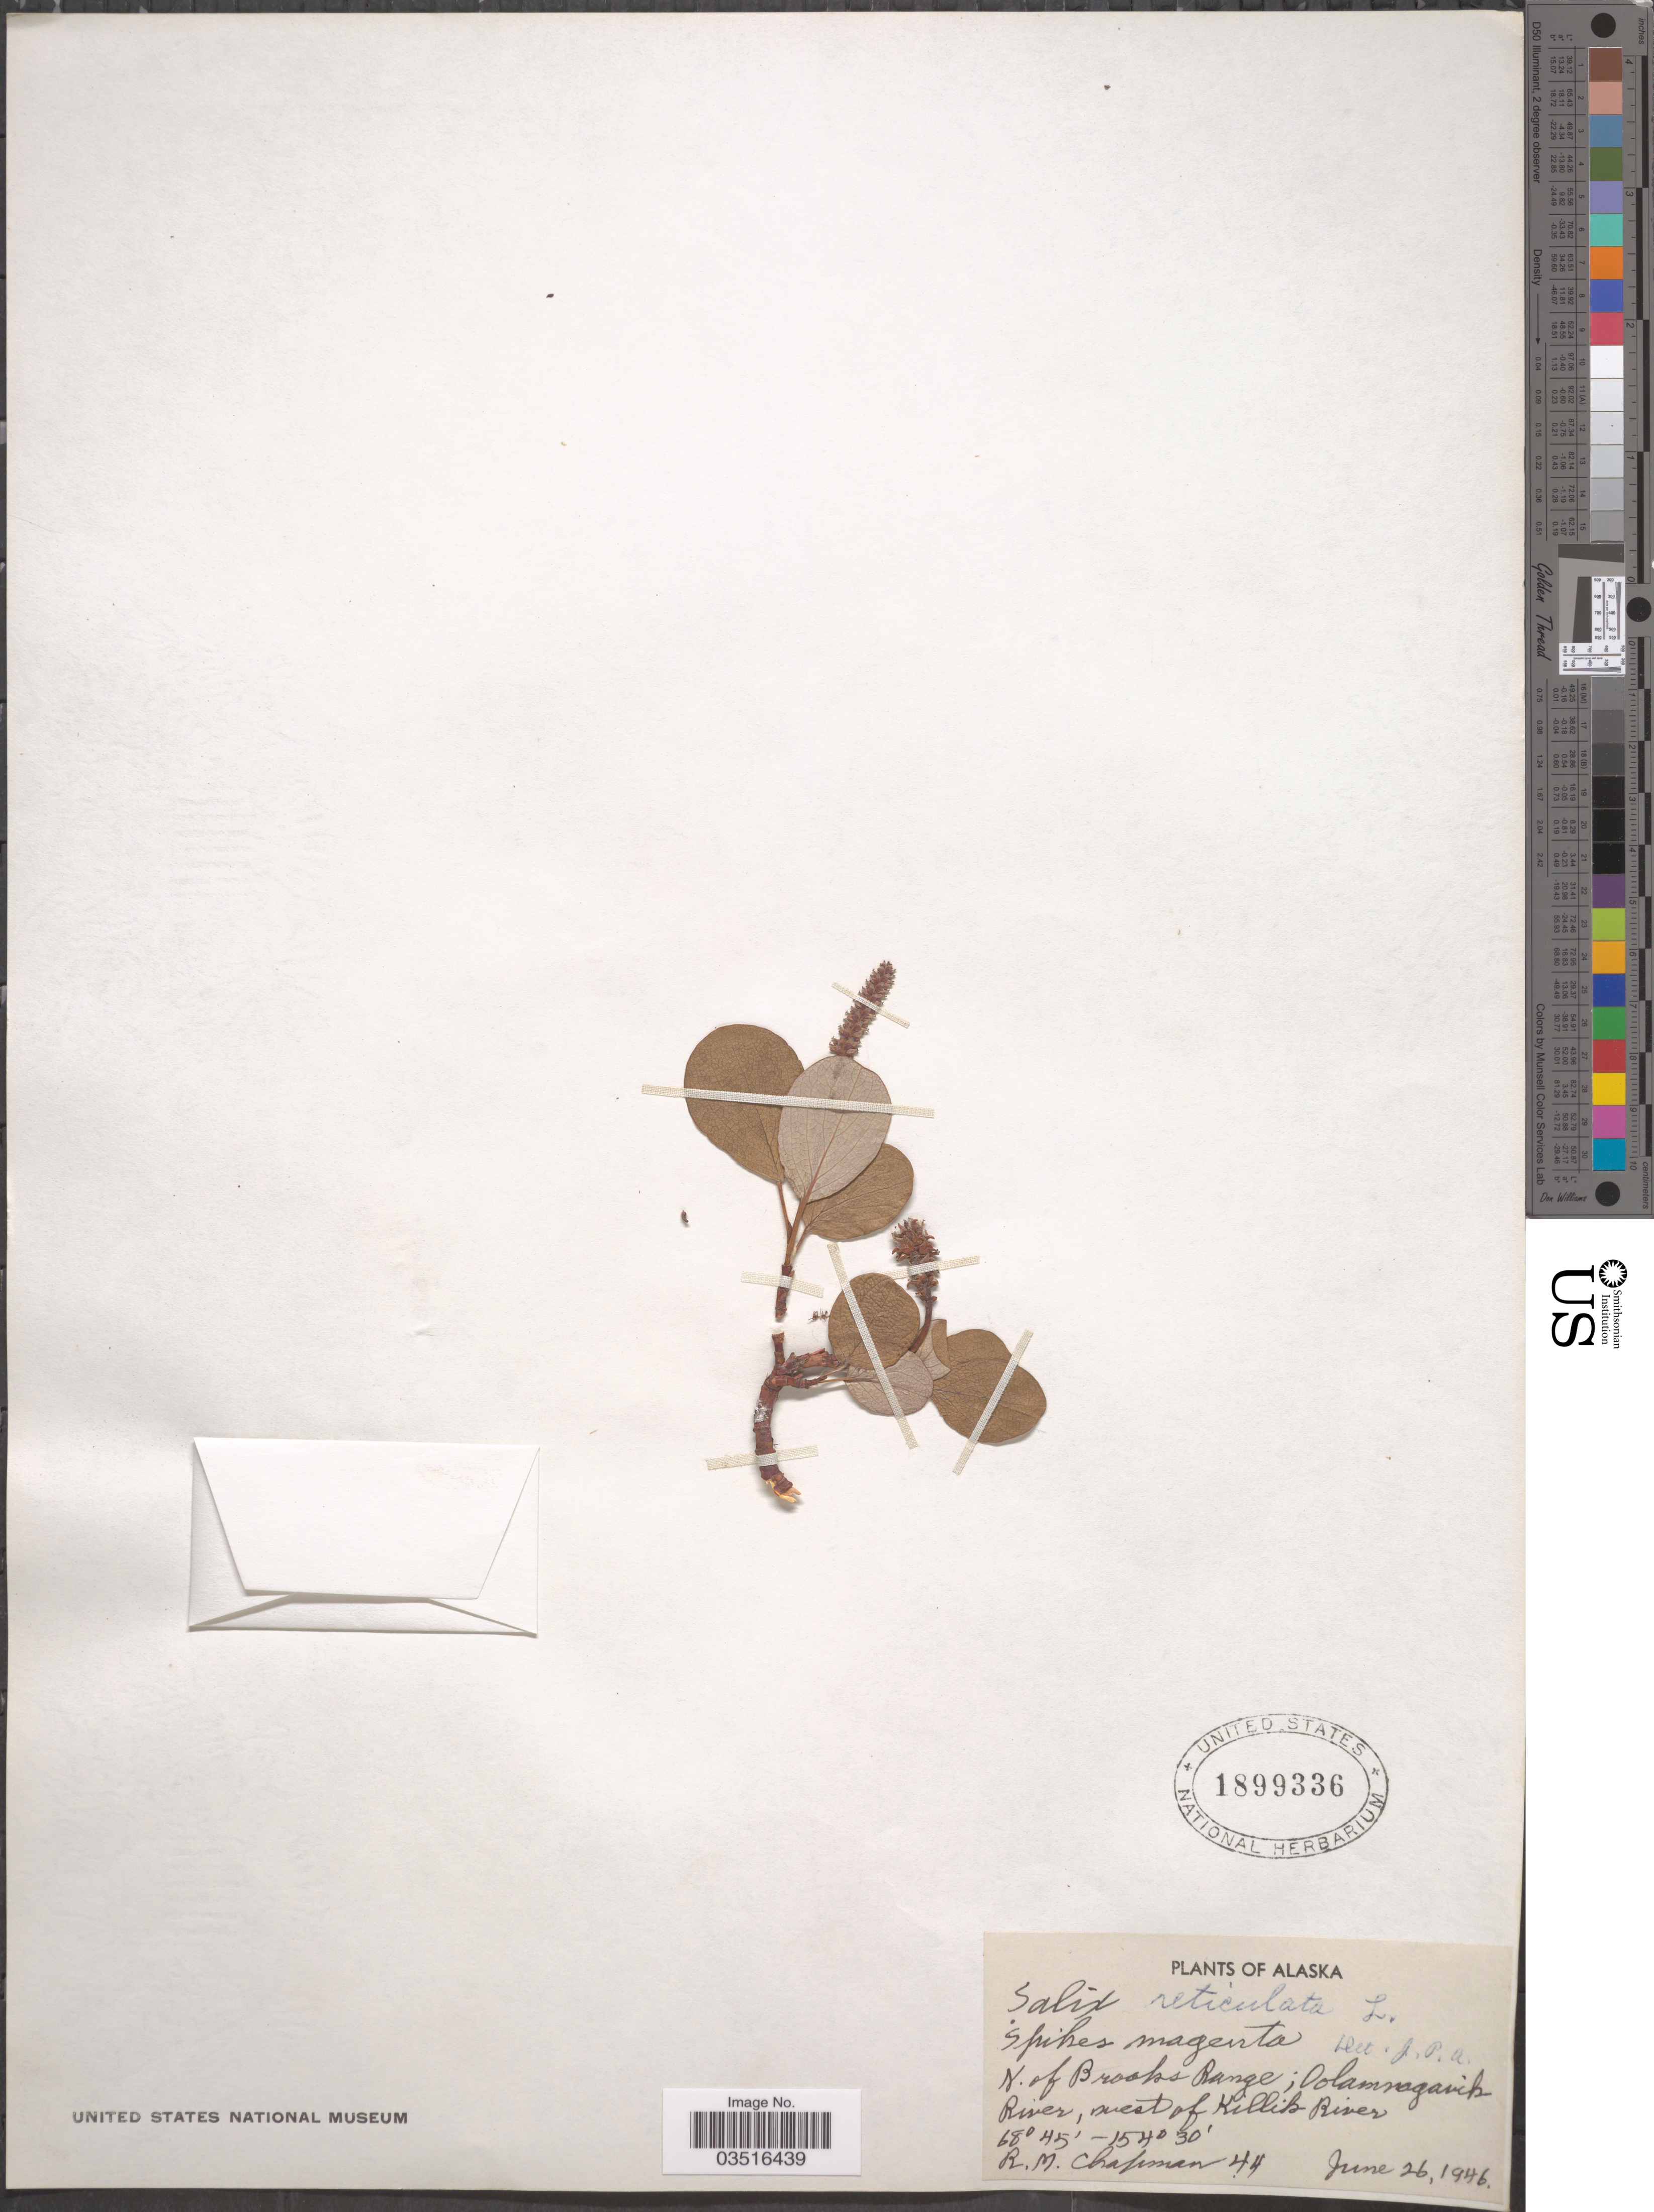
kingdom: Plantae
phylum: Tracheophyta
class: Magnoliopsida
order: Malpighiales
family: Salicaceae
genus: Salix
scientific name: Salix reticulata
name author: L.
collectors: R. M. Chapman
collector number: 44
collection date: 1946-06-26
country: United States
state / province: Alaska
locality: N. of Brooks Range; Oolamnagavik River, west of Killik River.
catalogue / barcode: US 1899336